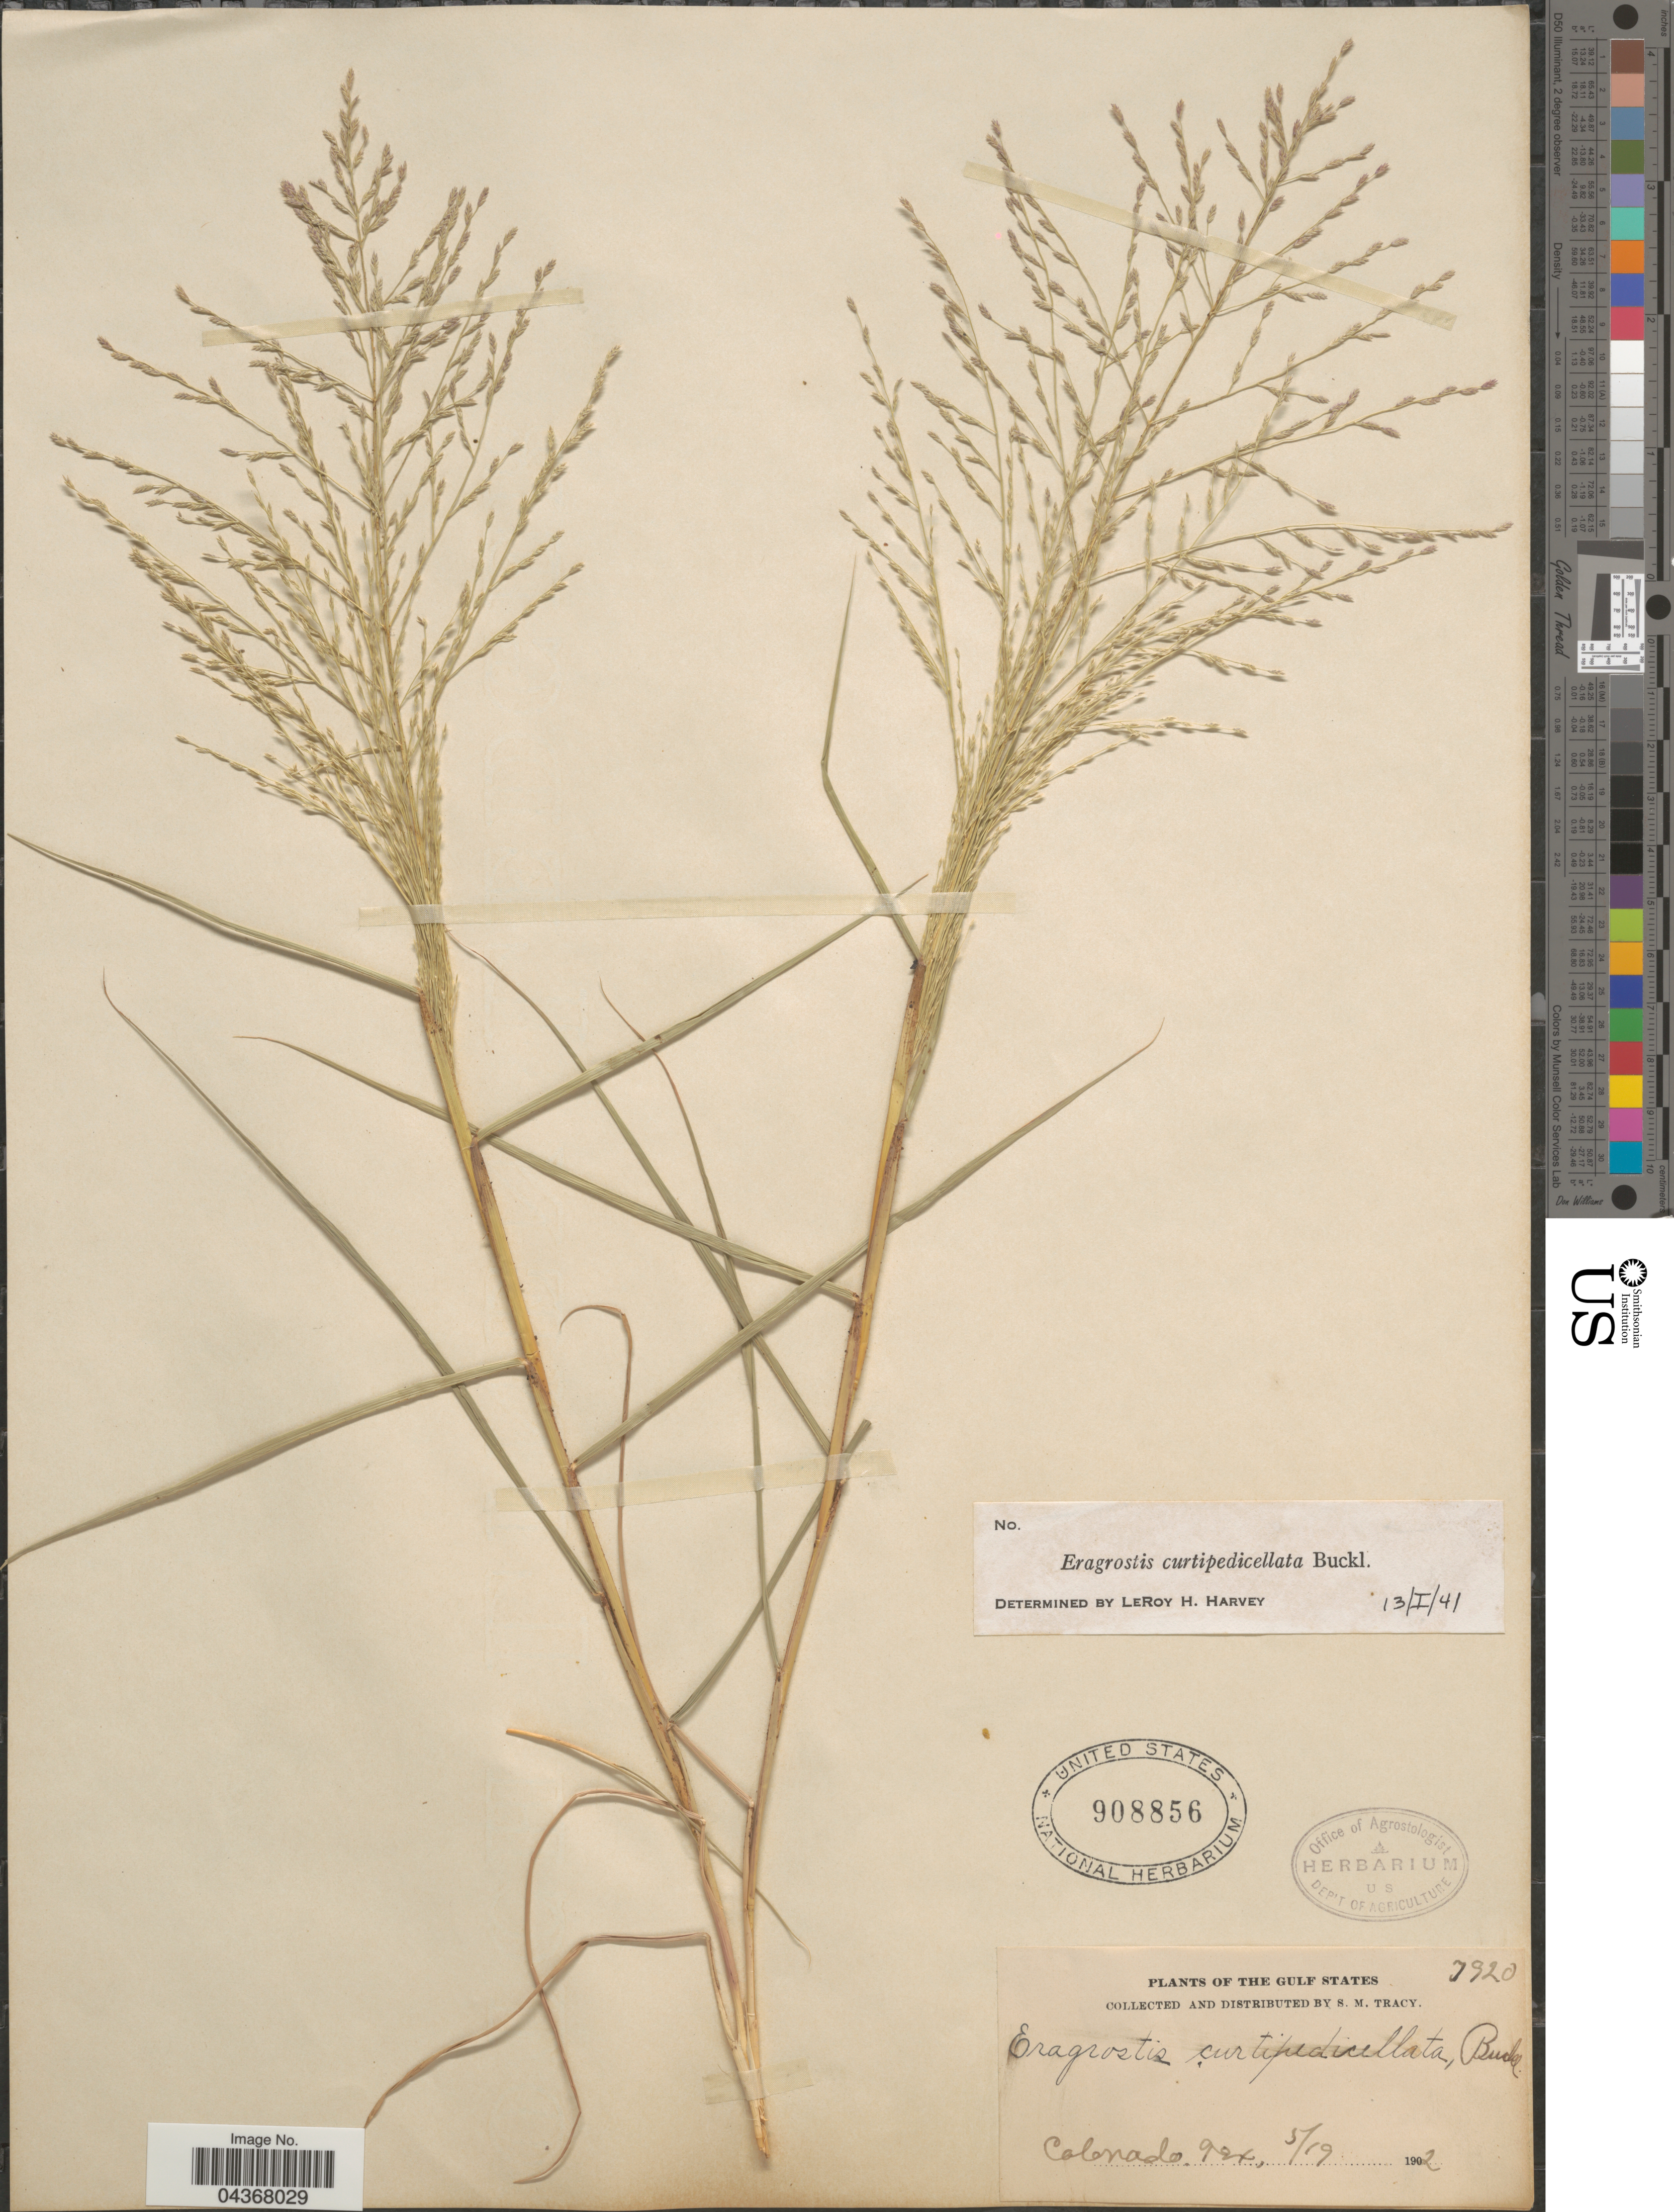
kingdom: Plantae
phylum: Tracheophyta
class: Liliopsida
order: Poales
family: Poaceae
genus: Eragrostis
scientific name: Eragrostis curtipedicellata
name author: Buckley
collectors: S. M. Tracy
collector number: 7920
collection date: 1902-05-19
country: United States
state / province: Texas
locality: The Gulf States. Colorado.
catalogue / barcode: US 908856